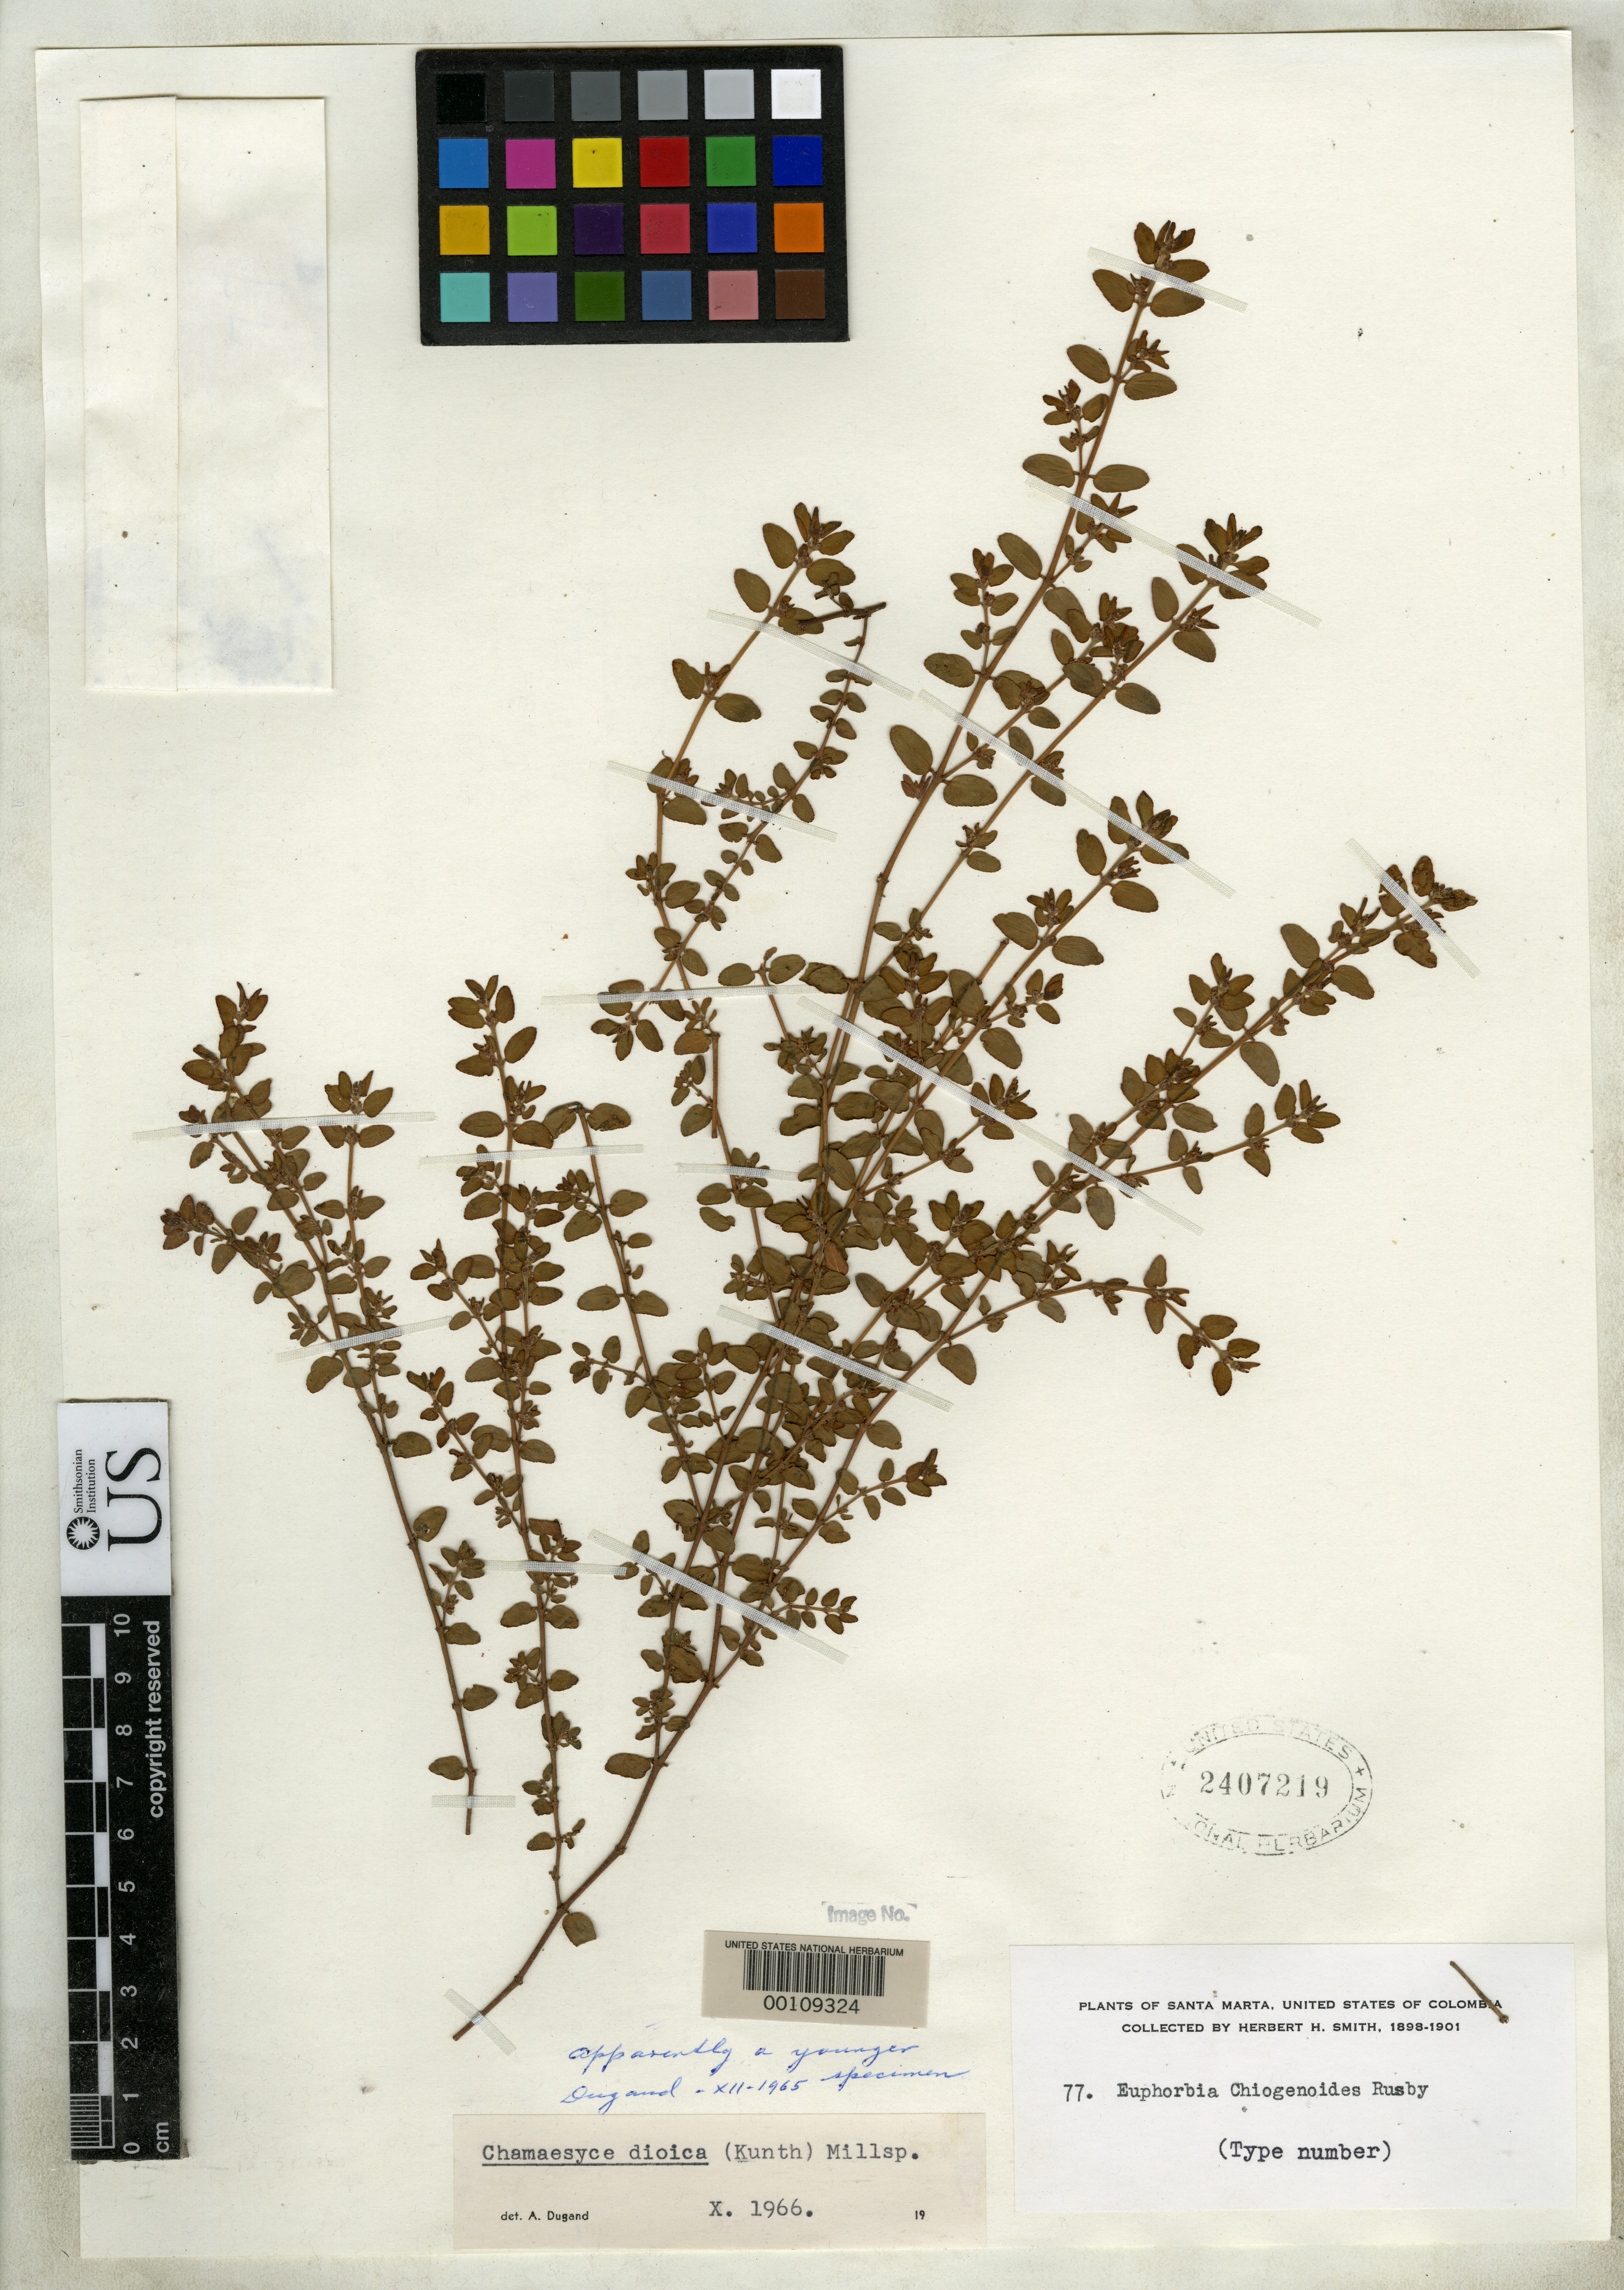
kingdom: Plantae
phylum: Tracheophyta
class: Magnoliopsida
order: Malpighiales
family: Euphorbiaceae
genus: Euphorbia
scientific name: Euphorbia chiogenoides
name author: Rusby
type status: Isotype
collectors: Herbert H. Smith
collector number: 77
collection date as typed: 1898 to -- --- 1899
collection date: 1898/1899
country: Colombia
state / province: Magdalena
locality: Santa Marta.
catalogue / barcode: US 2407219